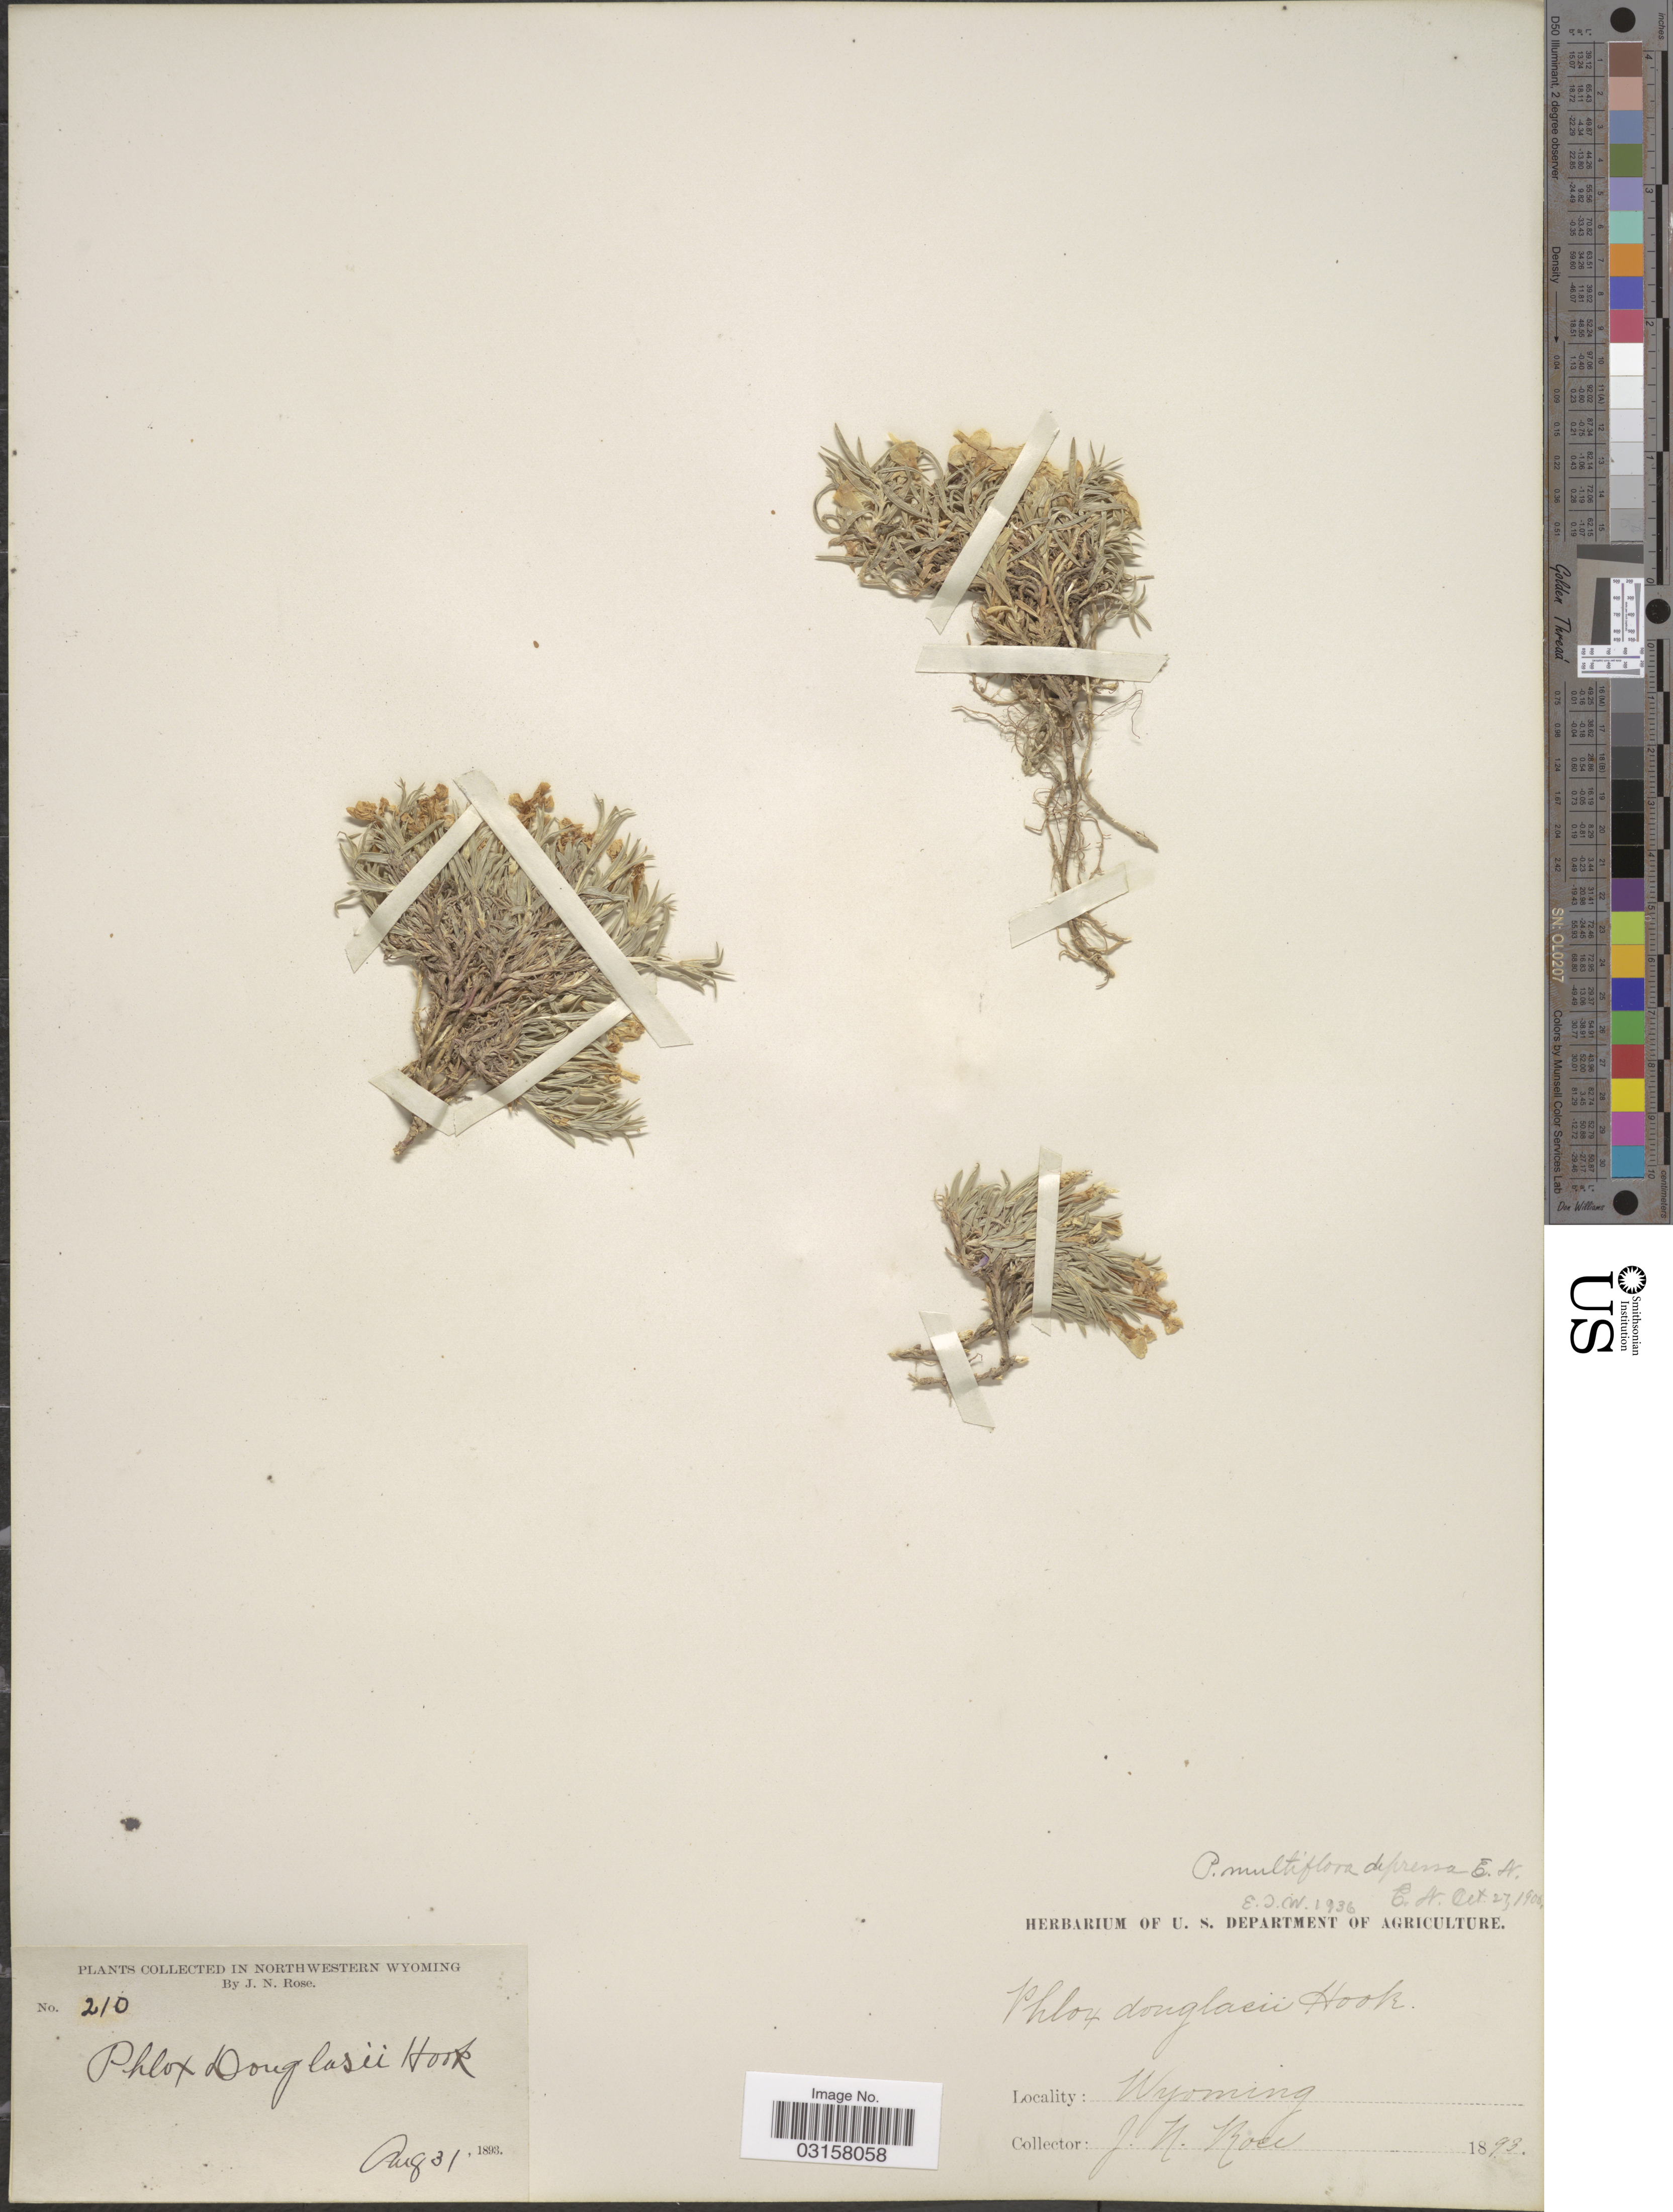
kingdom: Plantae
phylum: Tracheophyta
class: Magnoliopsida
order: Ericales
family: Polemoniaceae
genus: Phlox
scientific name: Phlox multiflora subsp. depressa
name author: (E.E. Nelson) Wherry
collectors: J. N. Rose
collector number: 210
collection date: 1893-08-31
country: United States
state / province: Wyoming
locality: Northwestern Wyoming.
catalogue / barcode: US 103176